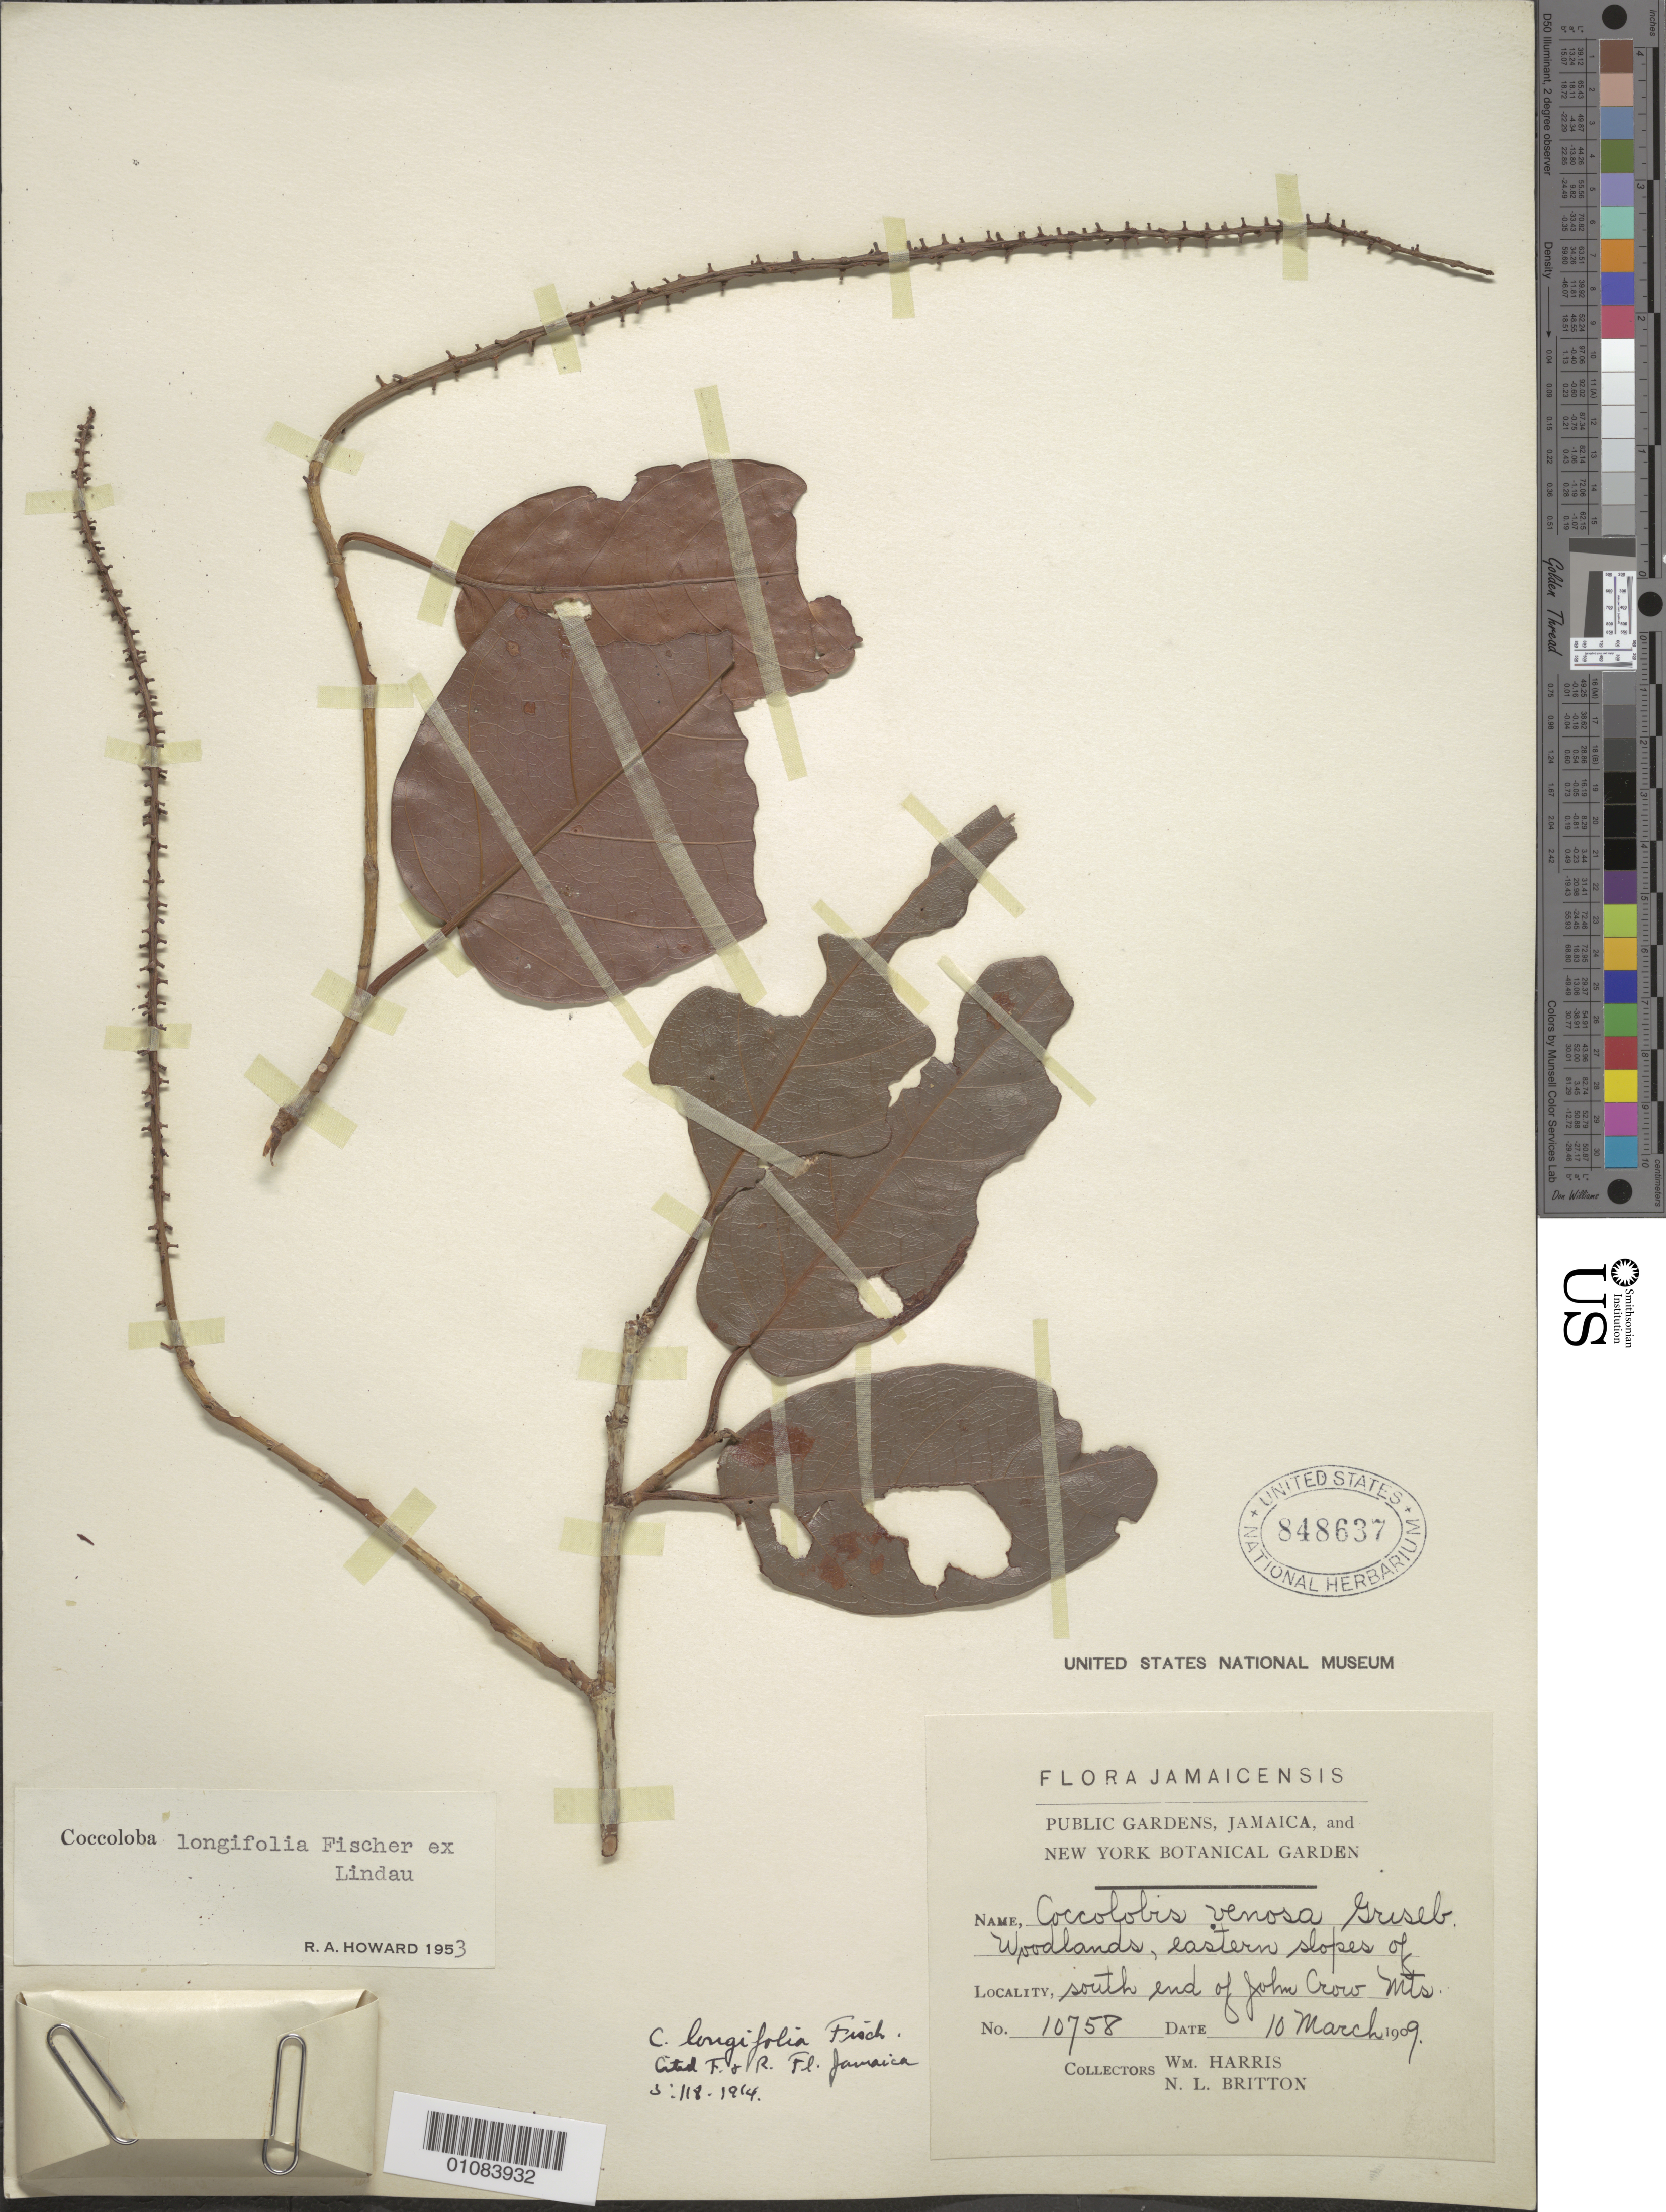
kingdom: Plantae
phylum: Tracheophyta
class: Magnoliopsida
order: Caryophyllales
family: Polygonaceae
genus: Coccoloba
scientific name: Coccoloba longifolia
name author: Fisch. ex Lindau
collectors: W. Harris & N. Britton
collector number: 10758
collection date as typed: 10 Mar 1909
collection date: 1909-03-10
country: Jamaica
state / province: Portland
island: Jamaica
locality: Woodlands, eastern slopes of south end of John Crow Mountains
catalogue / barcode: US 848637